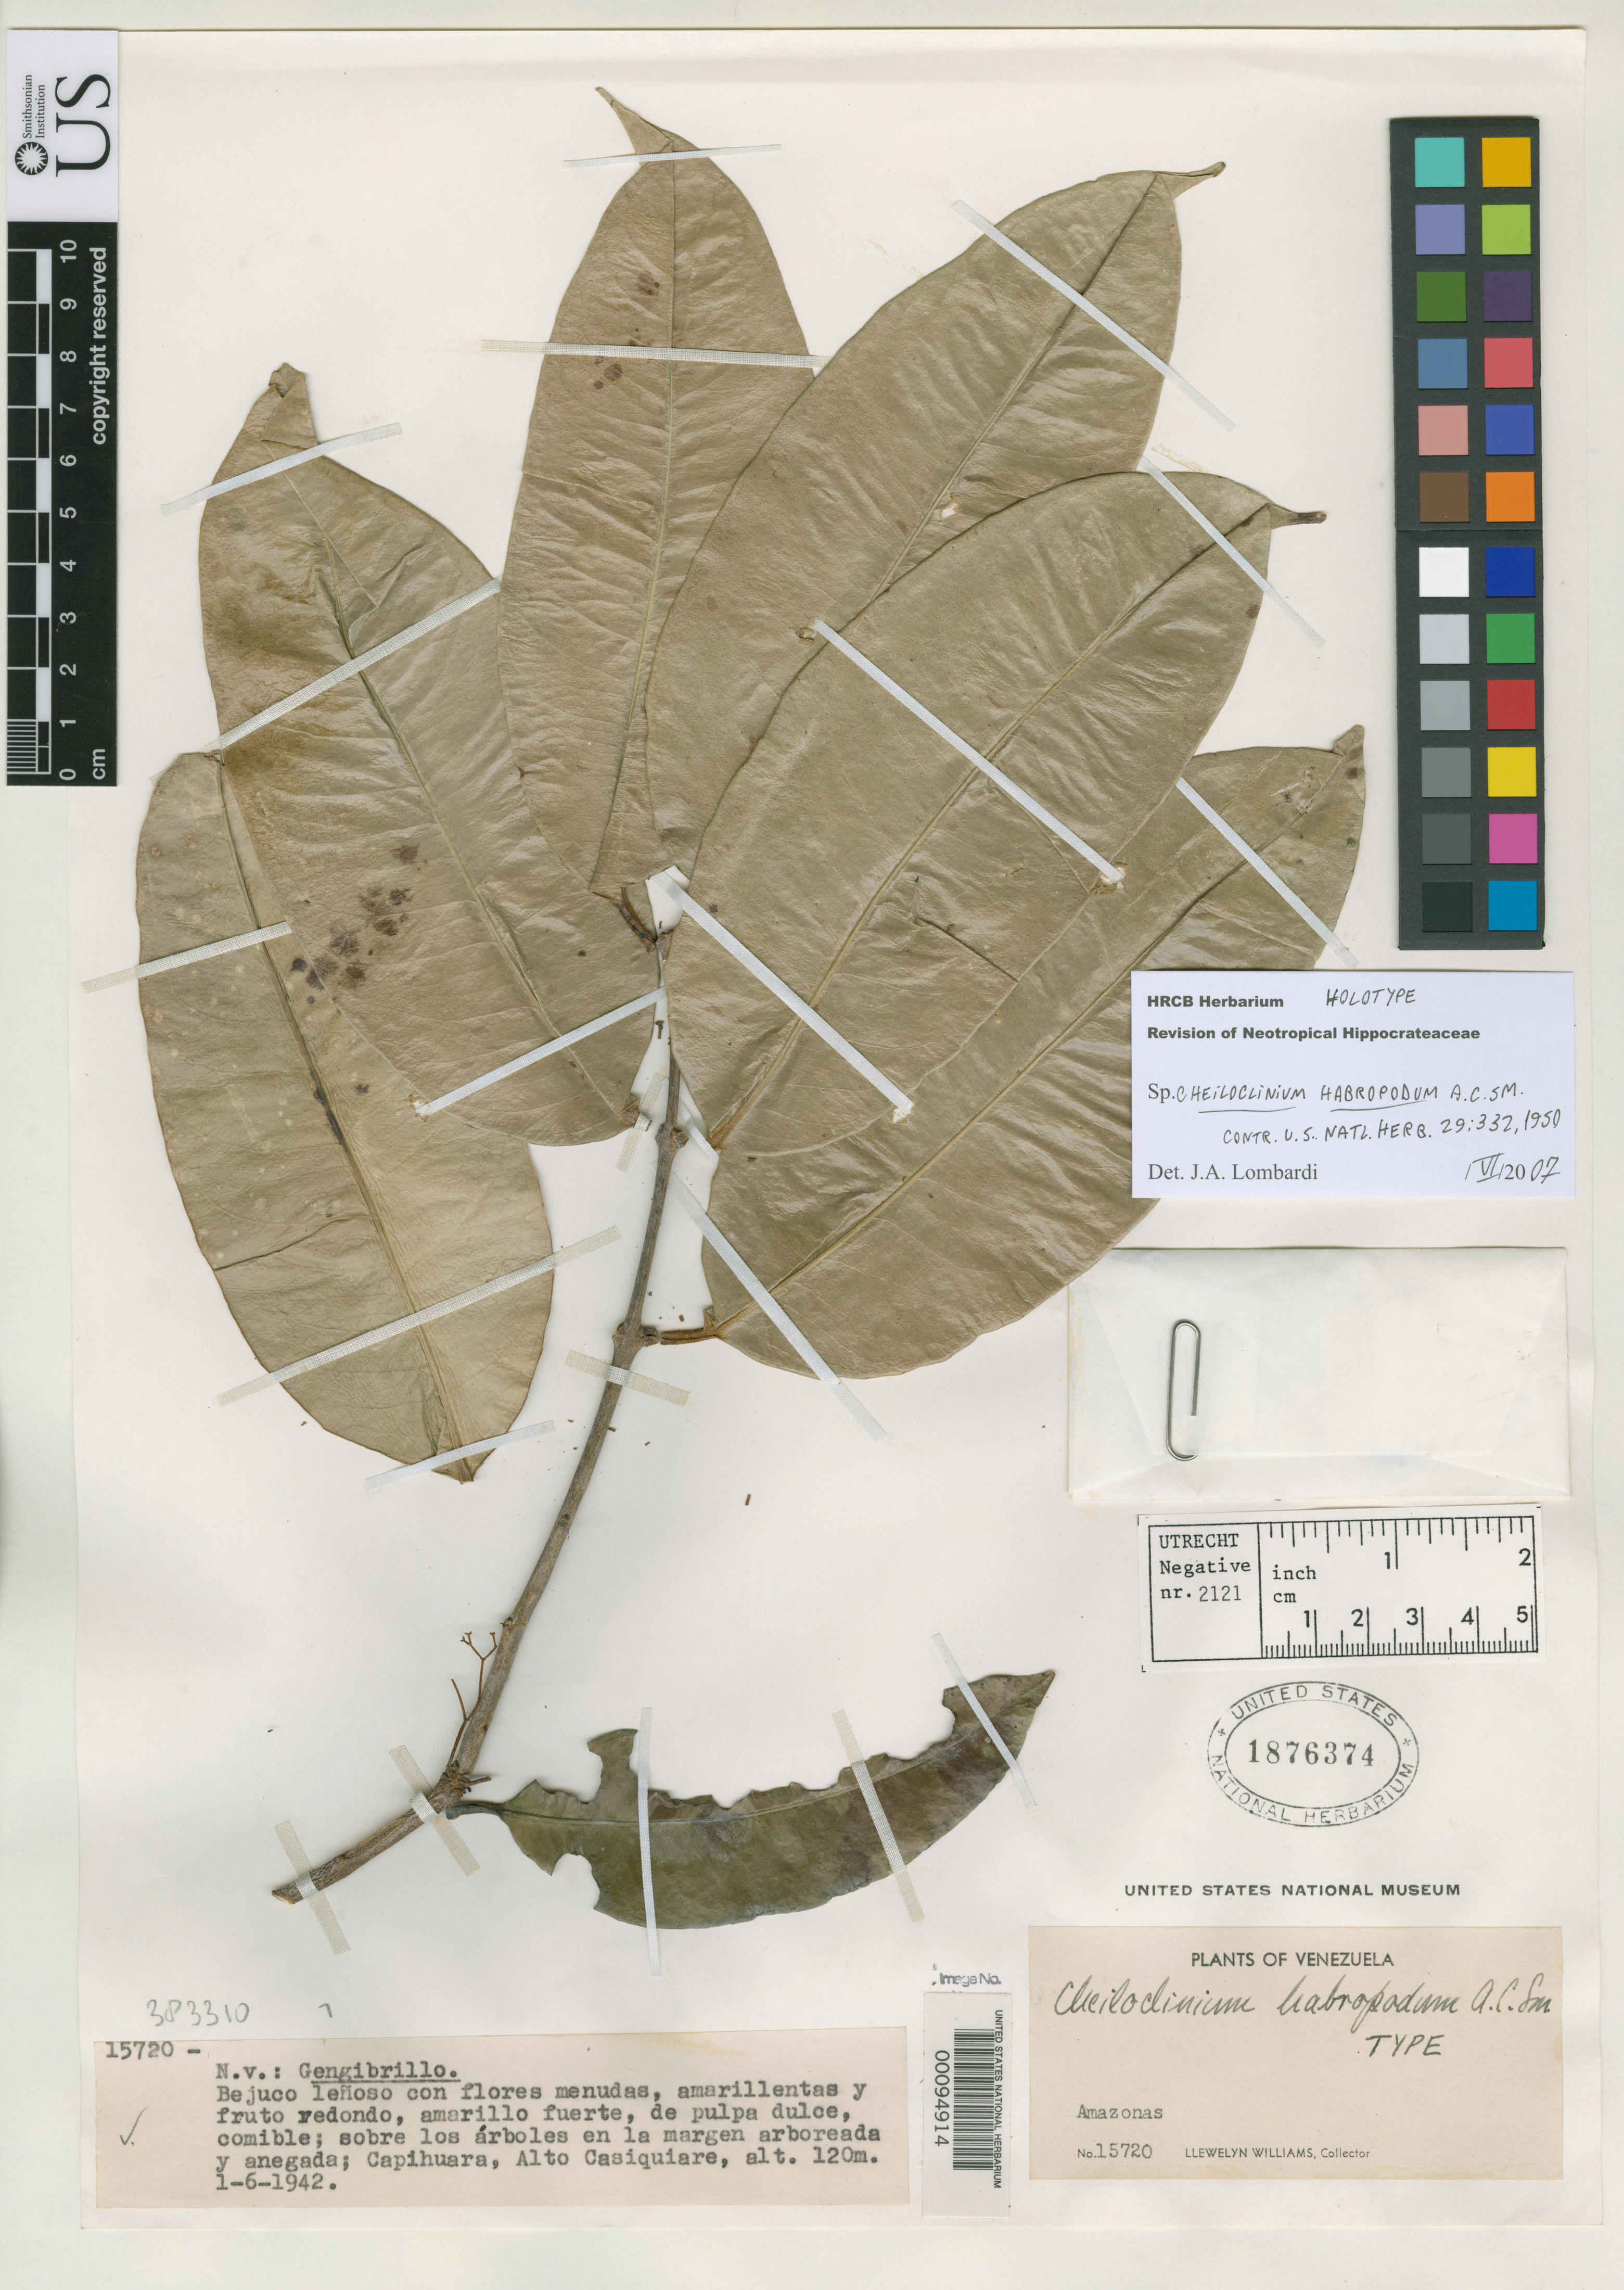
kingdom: Plantae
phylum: Tracheophyta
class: Magnoliopsida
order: Celastrales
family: Celastraceae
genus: Cheiloclinium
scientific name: Cheiloclinium habropodum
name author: A.C. Sm.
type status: Holotype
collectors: Ll. Williams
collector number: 15720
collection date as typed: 01 Jun 1942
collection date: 1942-06-01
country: Venezuela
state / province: Amazonas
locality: Cpaihuara, Alto Casiquiare.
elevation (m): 120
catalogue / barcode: US 1876374